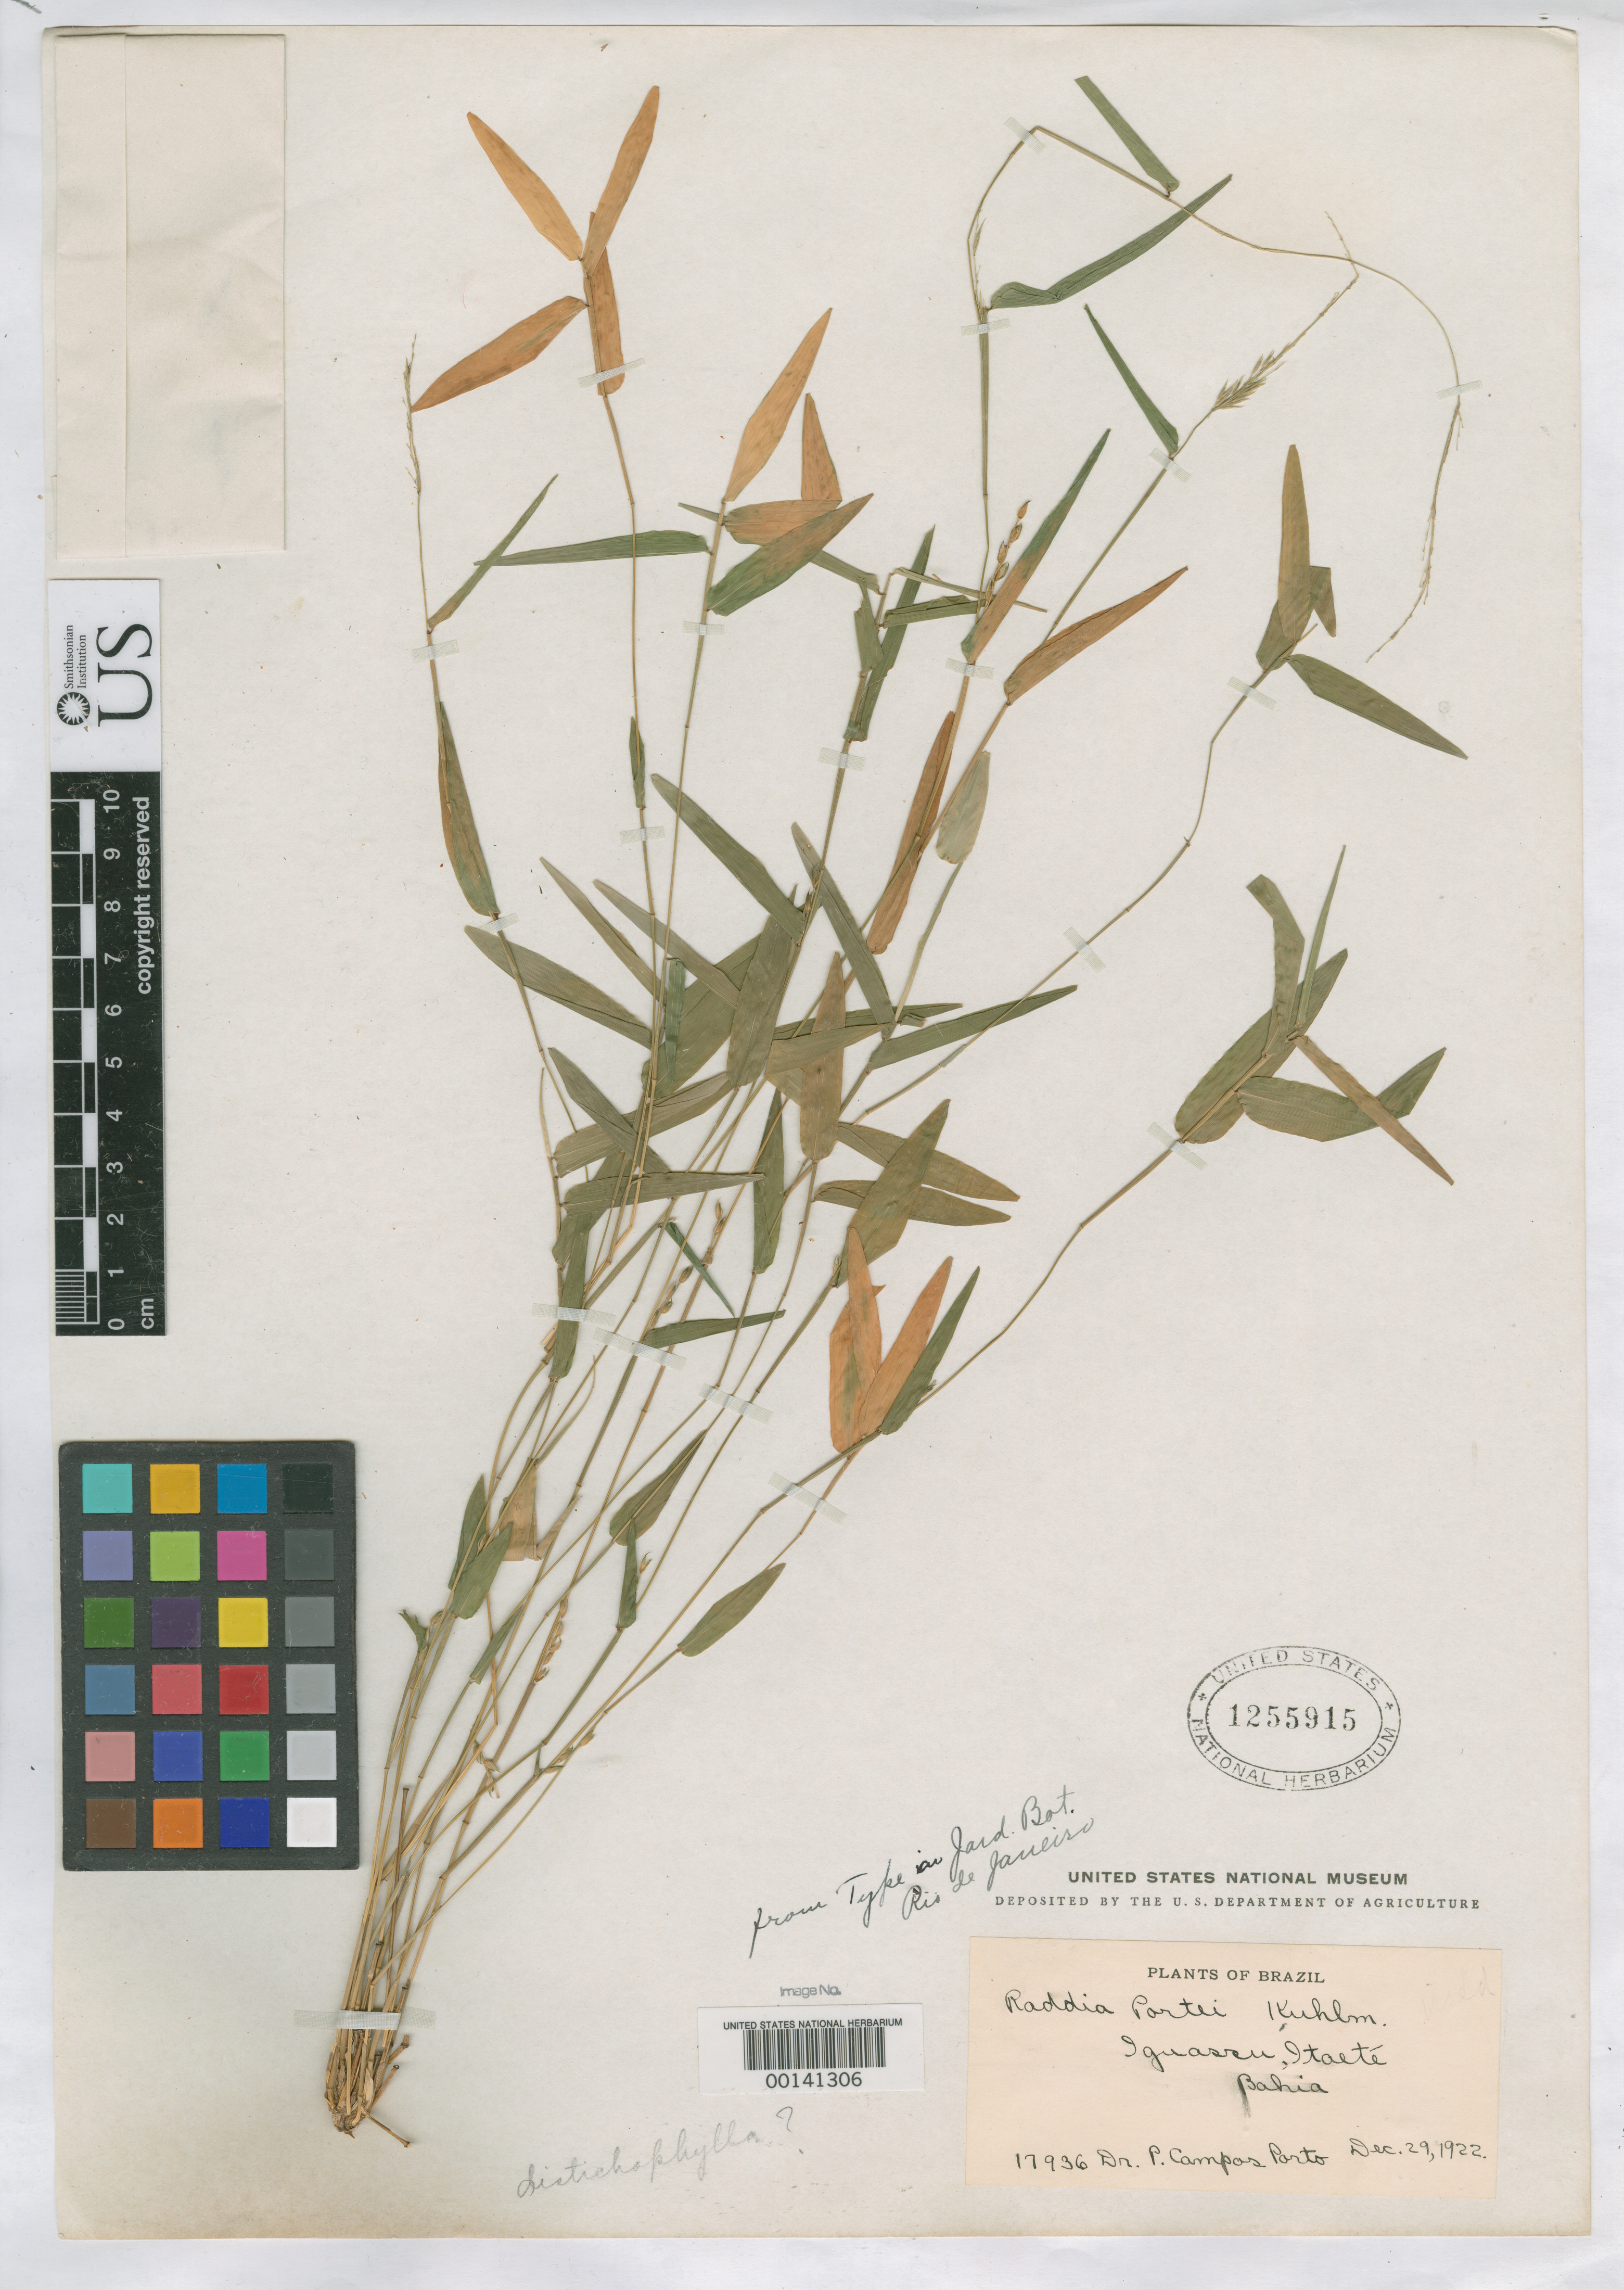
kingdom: Plantae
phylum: Tracheophyta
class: Liliopsida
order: Poales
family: Poaceae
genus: Raddia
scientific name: Raddia portoi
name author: Kuhlm.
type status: Isotype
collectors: P. C. Porto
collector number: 17936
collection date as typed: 29 Dec 1922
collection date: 1922-12-29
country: Brazil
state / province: Bahia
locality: Iguassu, Itaete.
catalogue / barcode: US 1255915